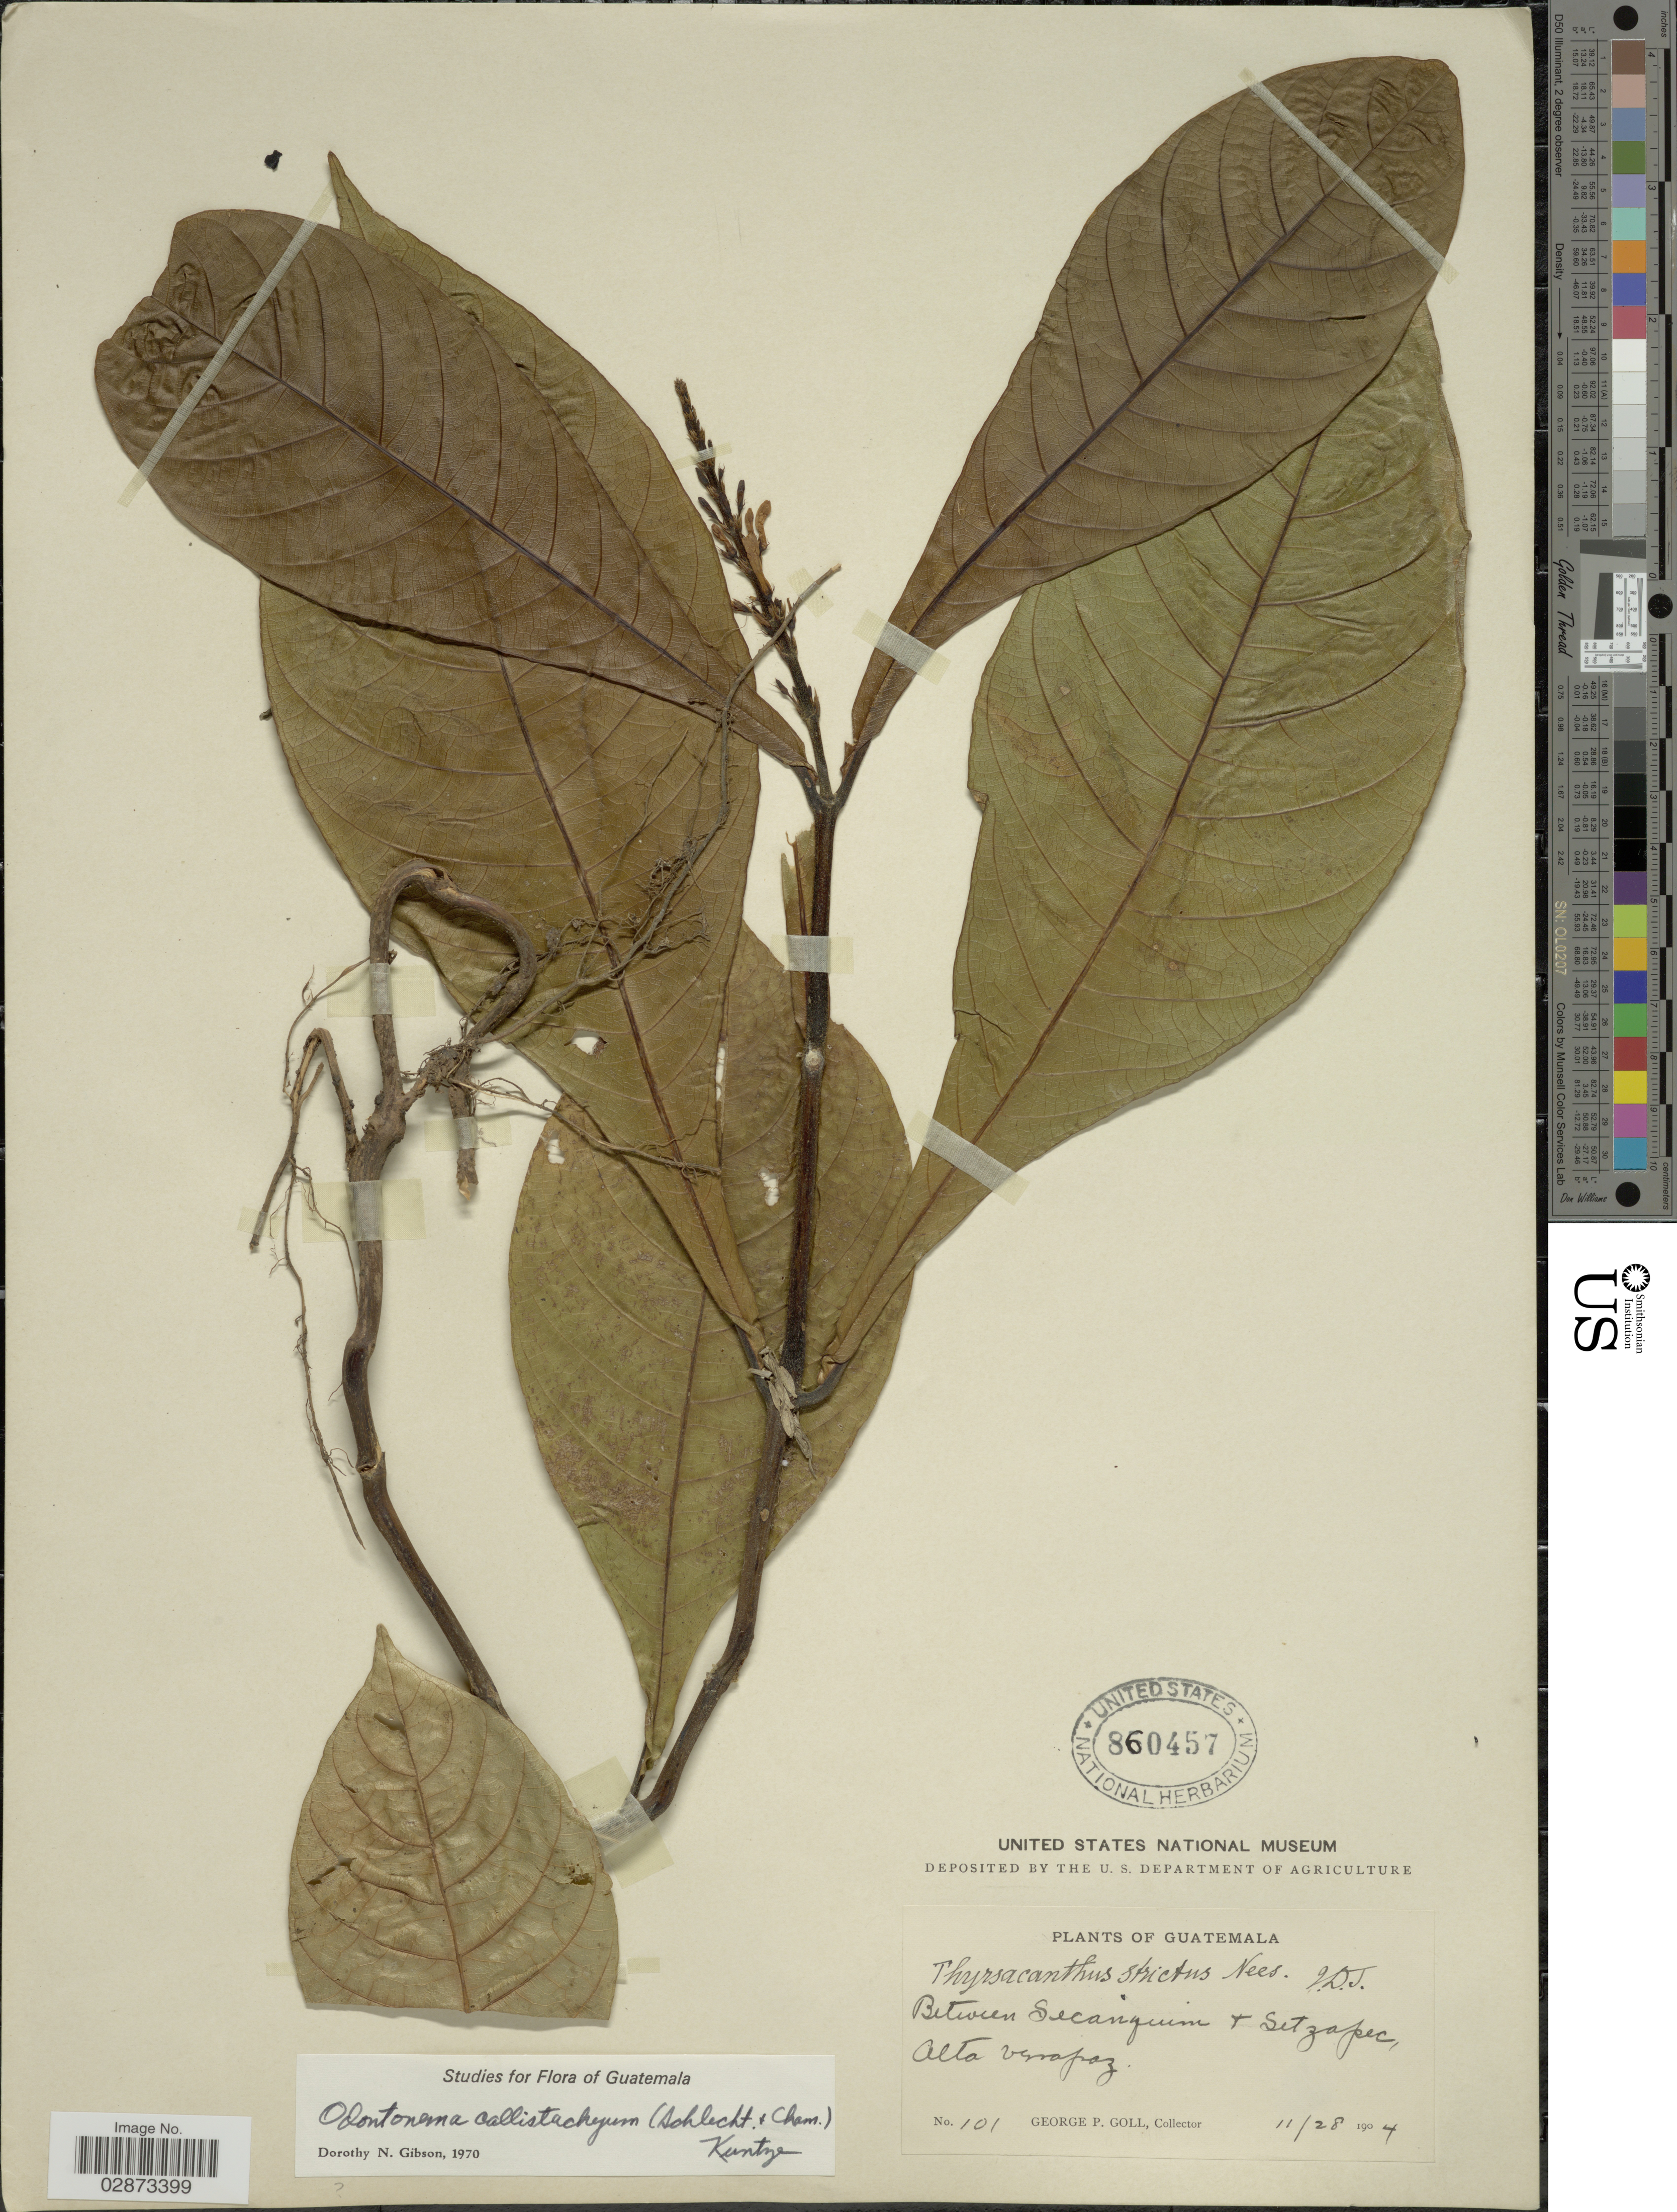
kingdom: Plantae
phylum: Tracheophyta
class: Magnoliopsida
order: Lamiales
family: Acanthaceae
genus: Odontonema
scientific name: Odontonema callistachyum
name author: (Schltdl. & Cham.) Kuntze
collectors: G. P. Goll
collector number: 101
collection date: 1904-11-28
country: Guatemala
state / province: Alta Verapaz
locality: Between Secanguim & Setzapec, Alta Verapaz.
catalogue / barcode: US 860457